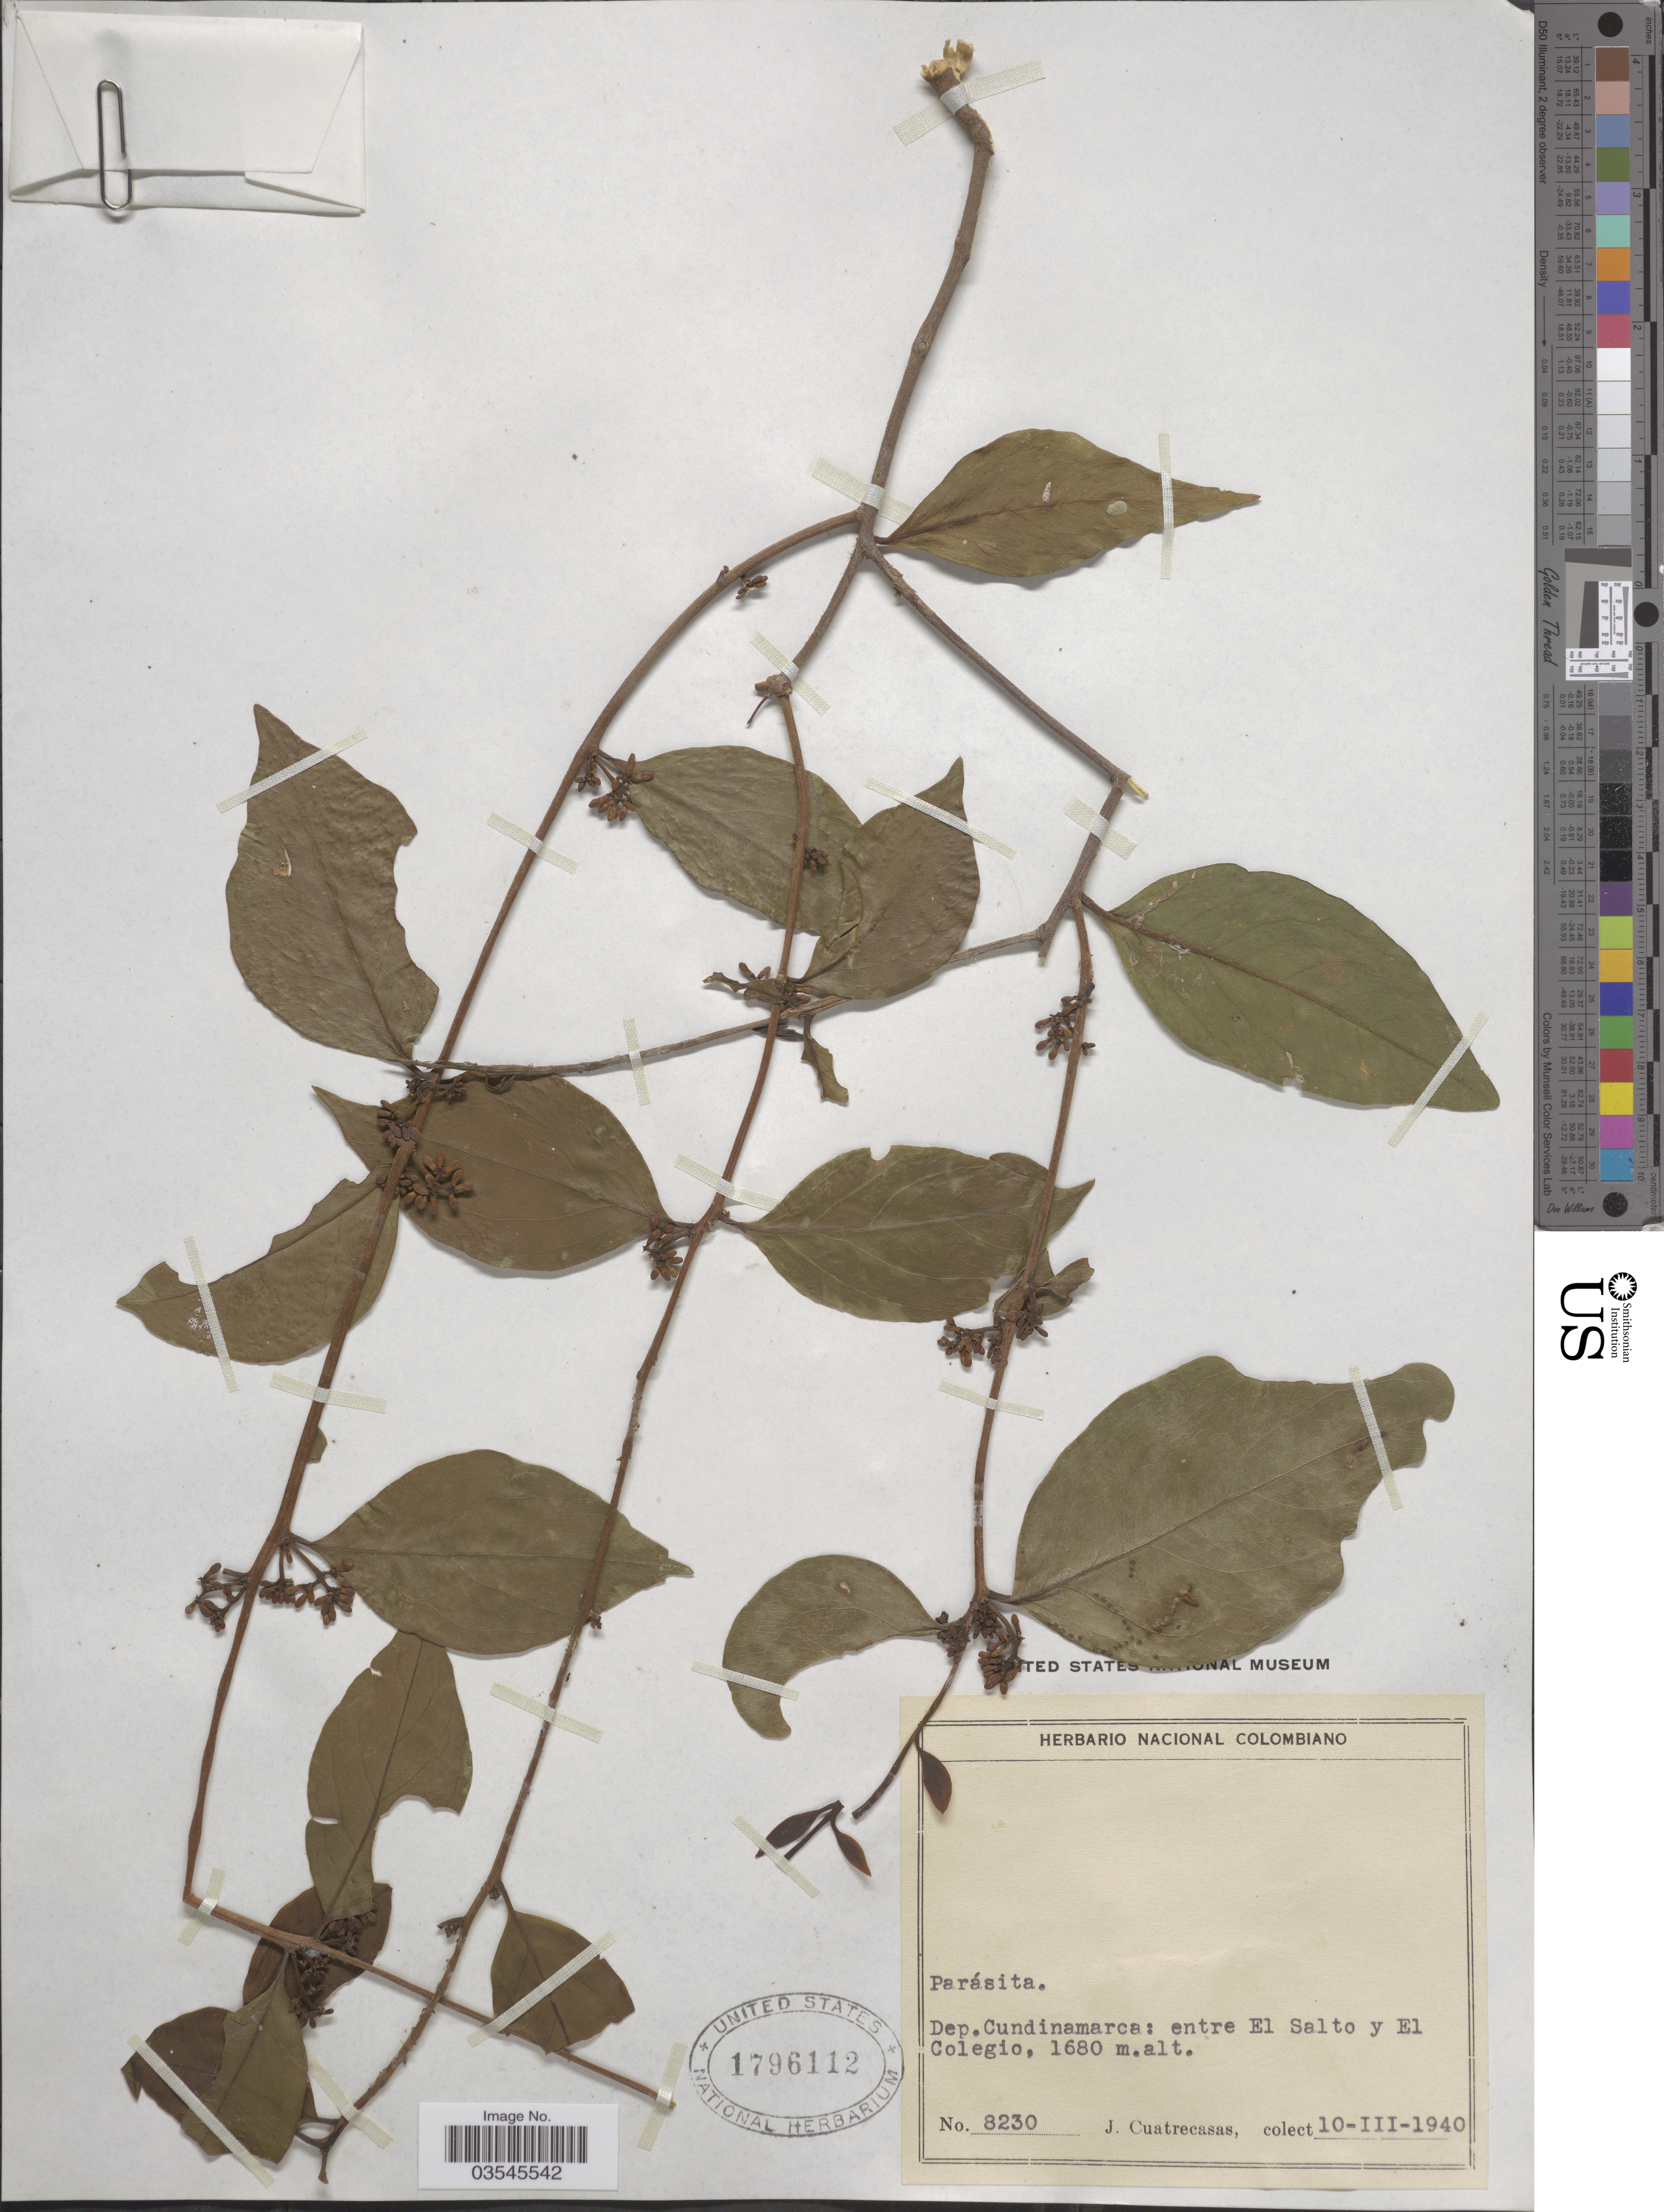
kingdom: Plantae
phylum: Tracheophyta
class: Magnoliopsida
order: Santalales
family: Loranthaceae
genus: Struthanthus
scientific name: Struthanthus sp.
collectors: J. Cuatrecasas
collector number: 8230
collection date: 1940-03-10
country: Colombia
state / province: Cundinamarca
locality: Dep. Cundinamarca: entre El Salto y El Colegio.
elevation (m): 1680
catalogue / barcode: US 1796112